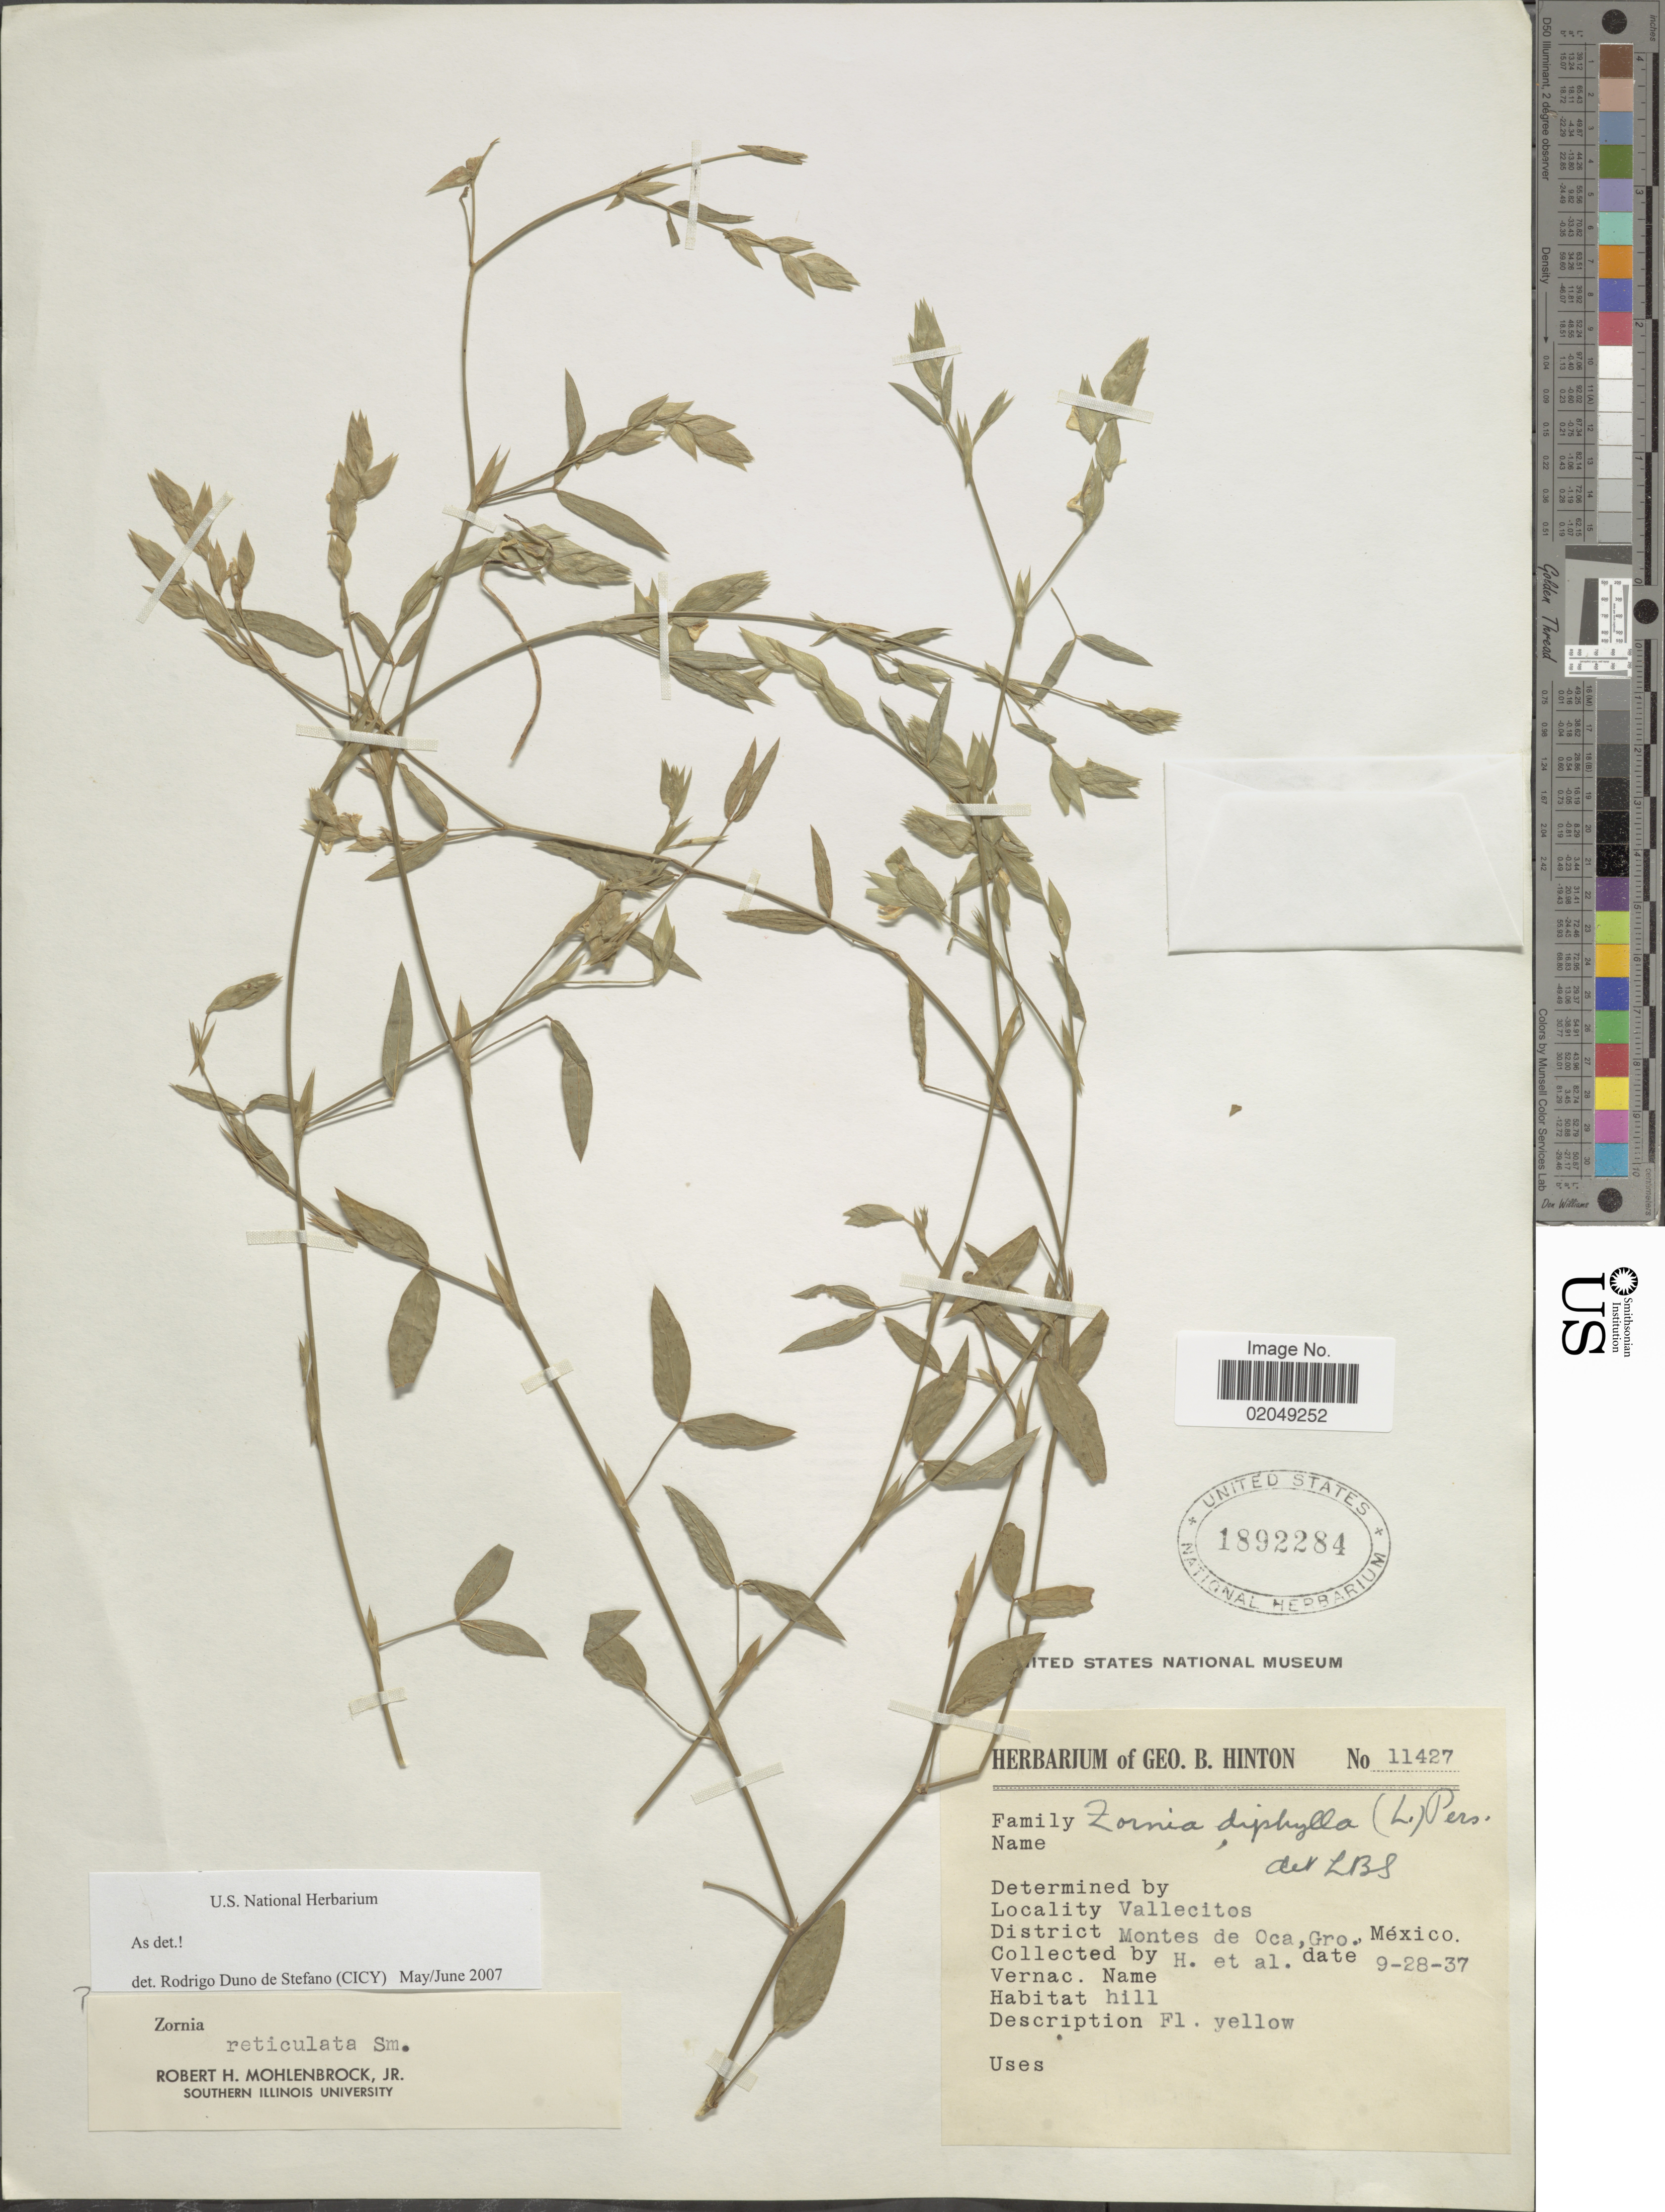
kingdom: Plantae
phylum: Tracheophyta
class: Magnoliopsida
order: Fabales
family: Fabaceae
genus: Zornia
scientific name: Zornia reticulata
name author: Sm.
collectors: G. B. Hinton & et al.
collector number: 11427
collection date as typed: Transcribed d/m/y: 28/9/37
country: Mexico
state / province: Guerrero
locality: Vallecitos, District Montes de Oca, hill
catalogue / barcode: US 1892284